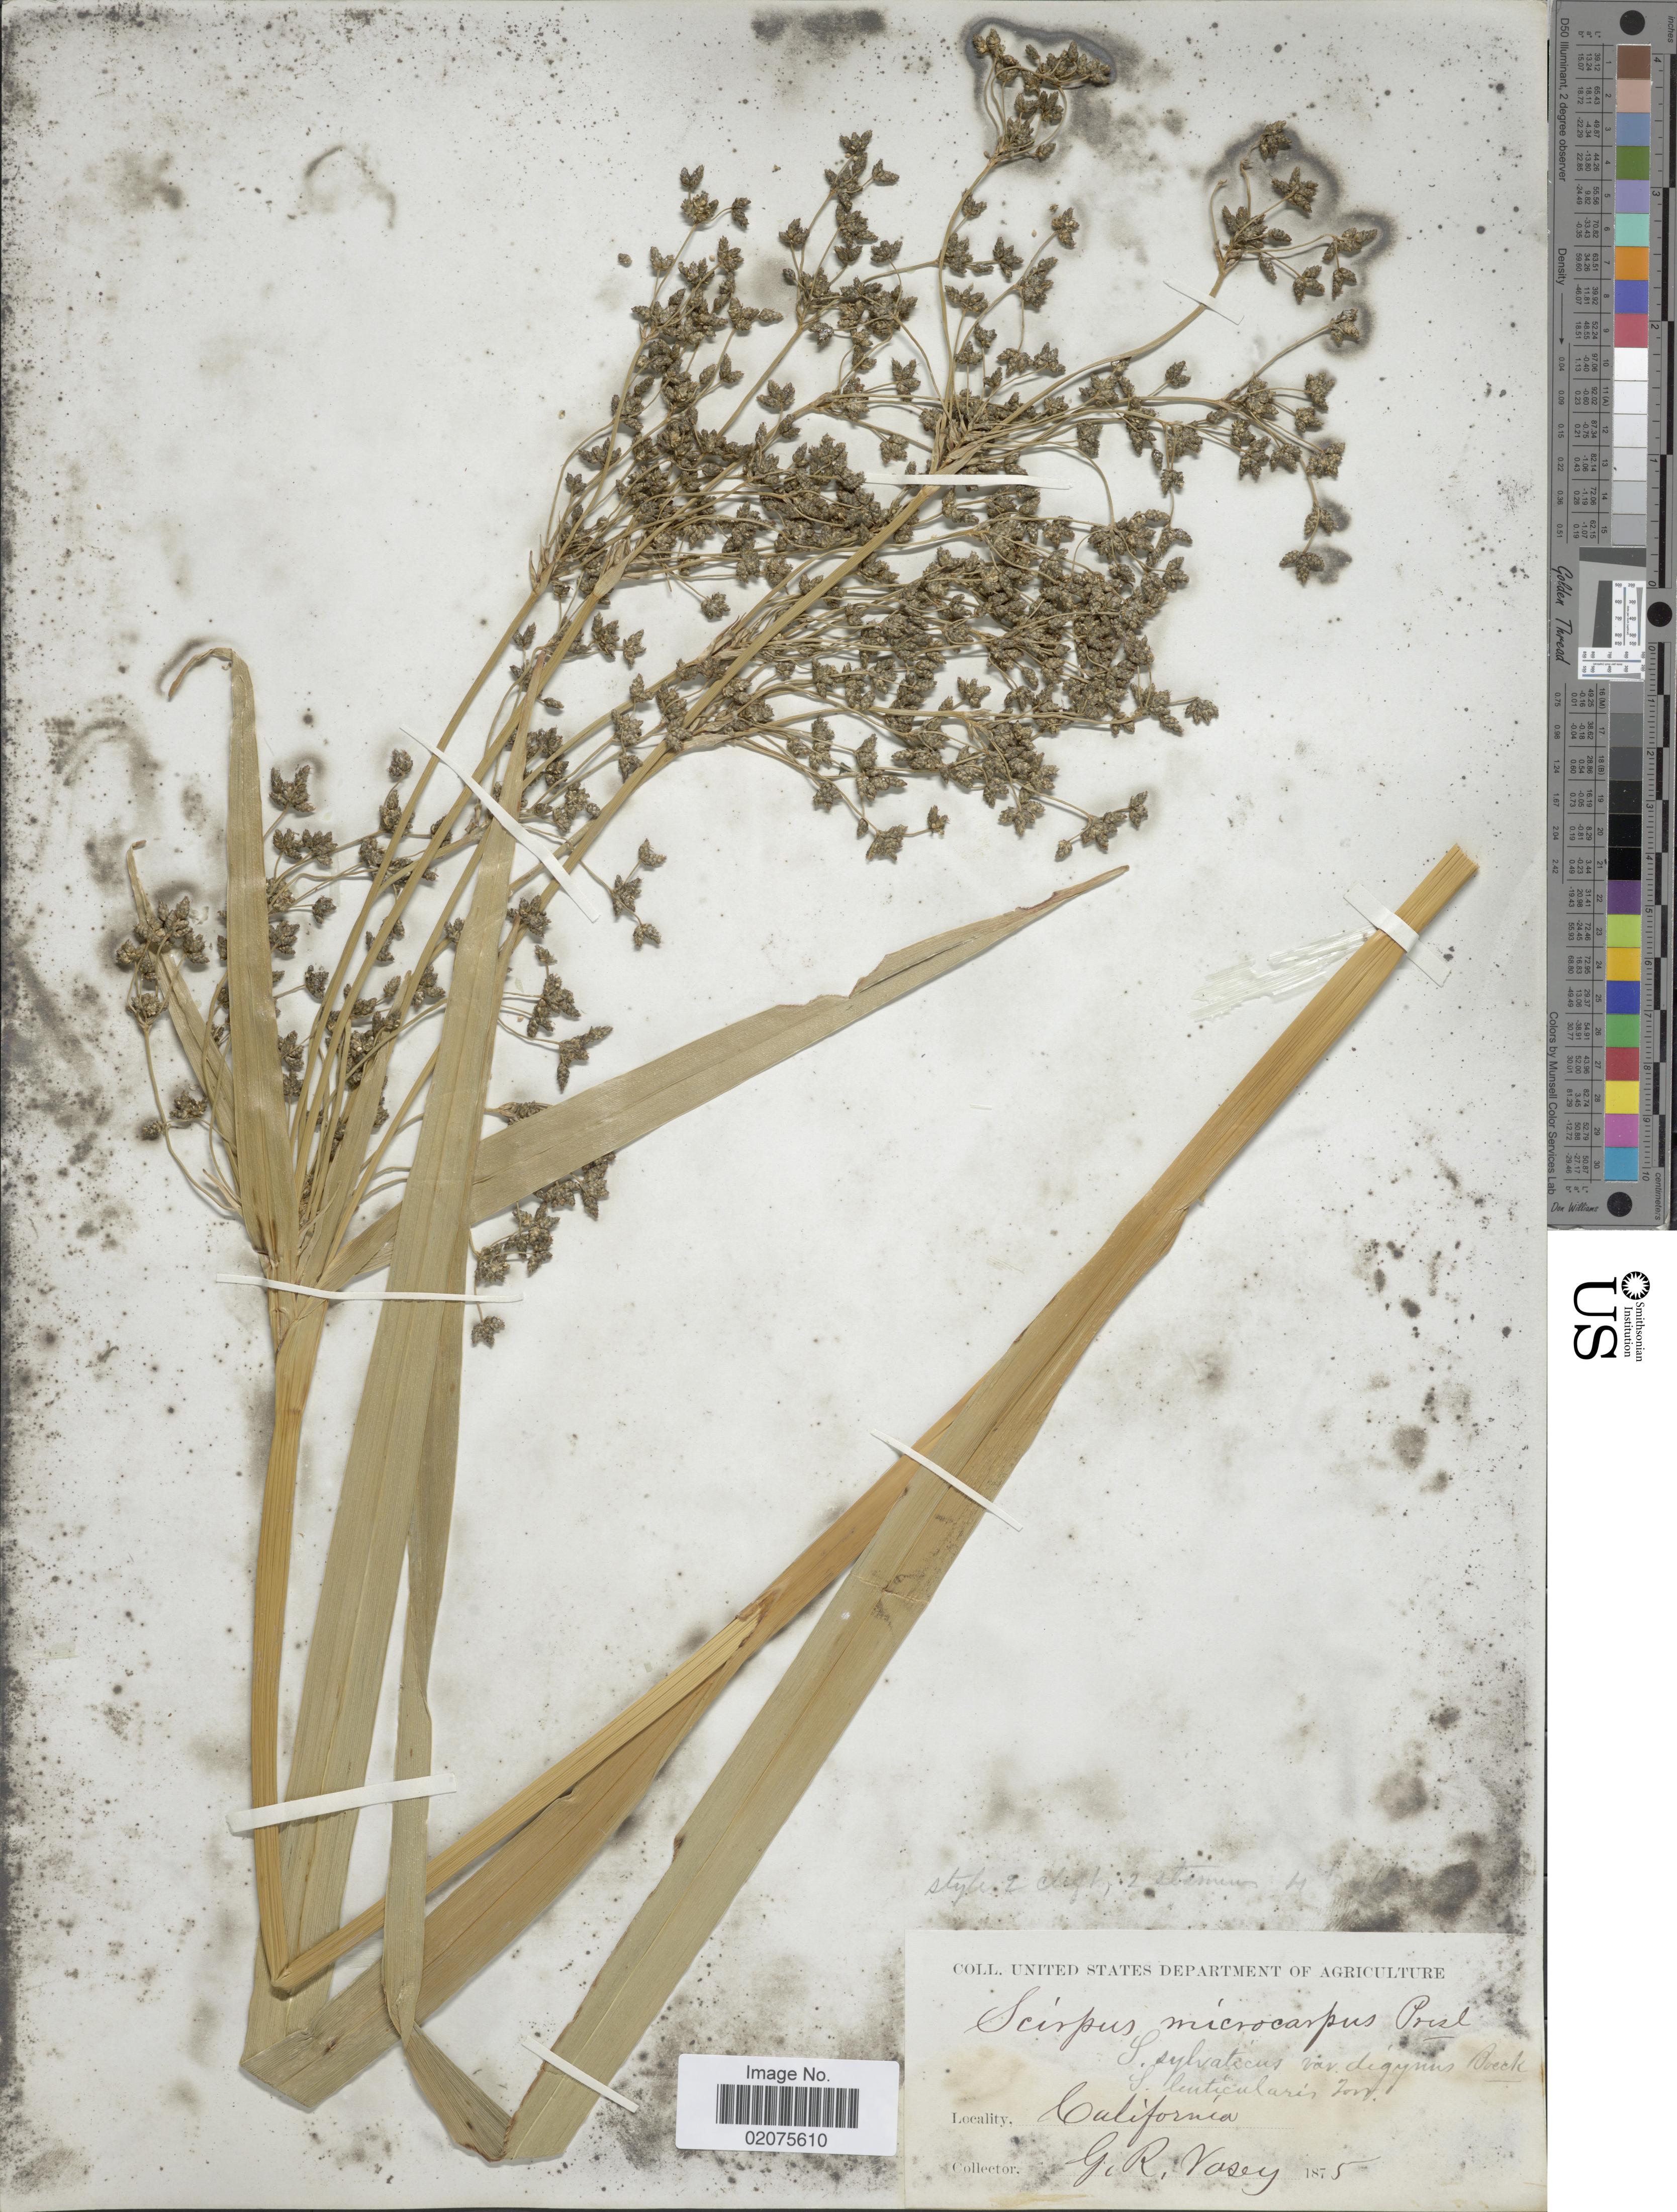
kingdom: Plantae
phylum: Tracheophyta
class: Liliopsida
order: Poales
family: Cyperaceae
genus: Scirpus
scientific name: Scirpus microcarpus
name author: J. Presl & C. Presl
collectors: G. R. Vasey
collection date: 1875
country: United States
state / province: California